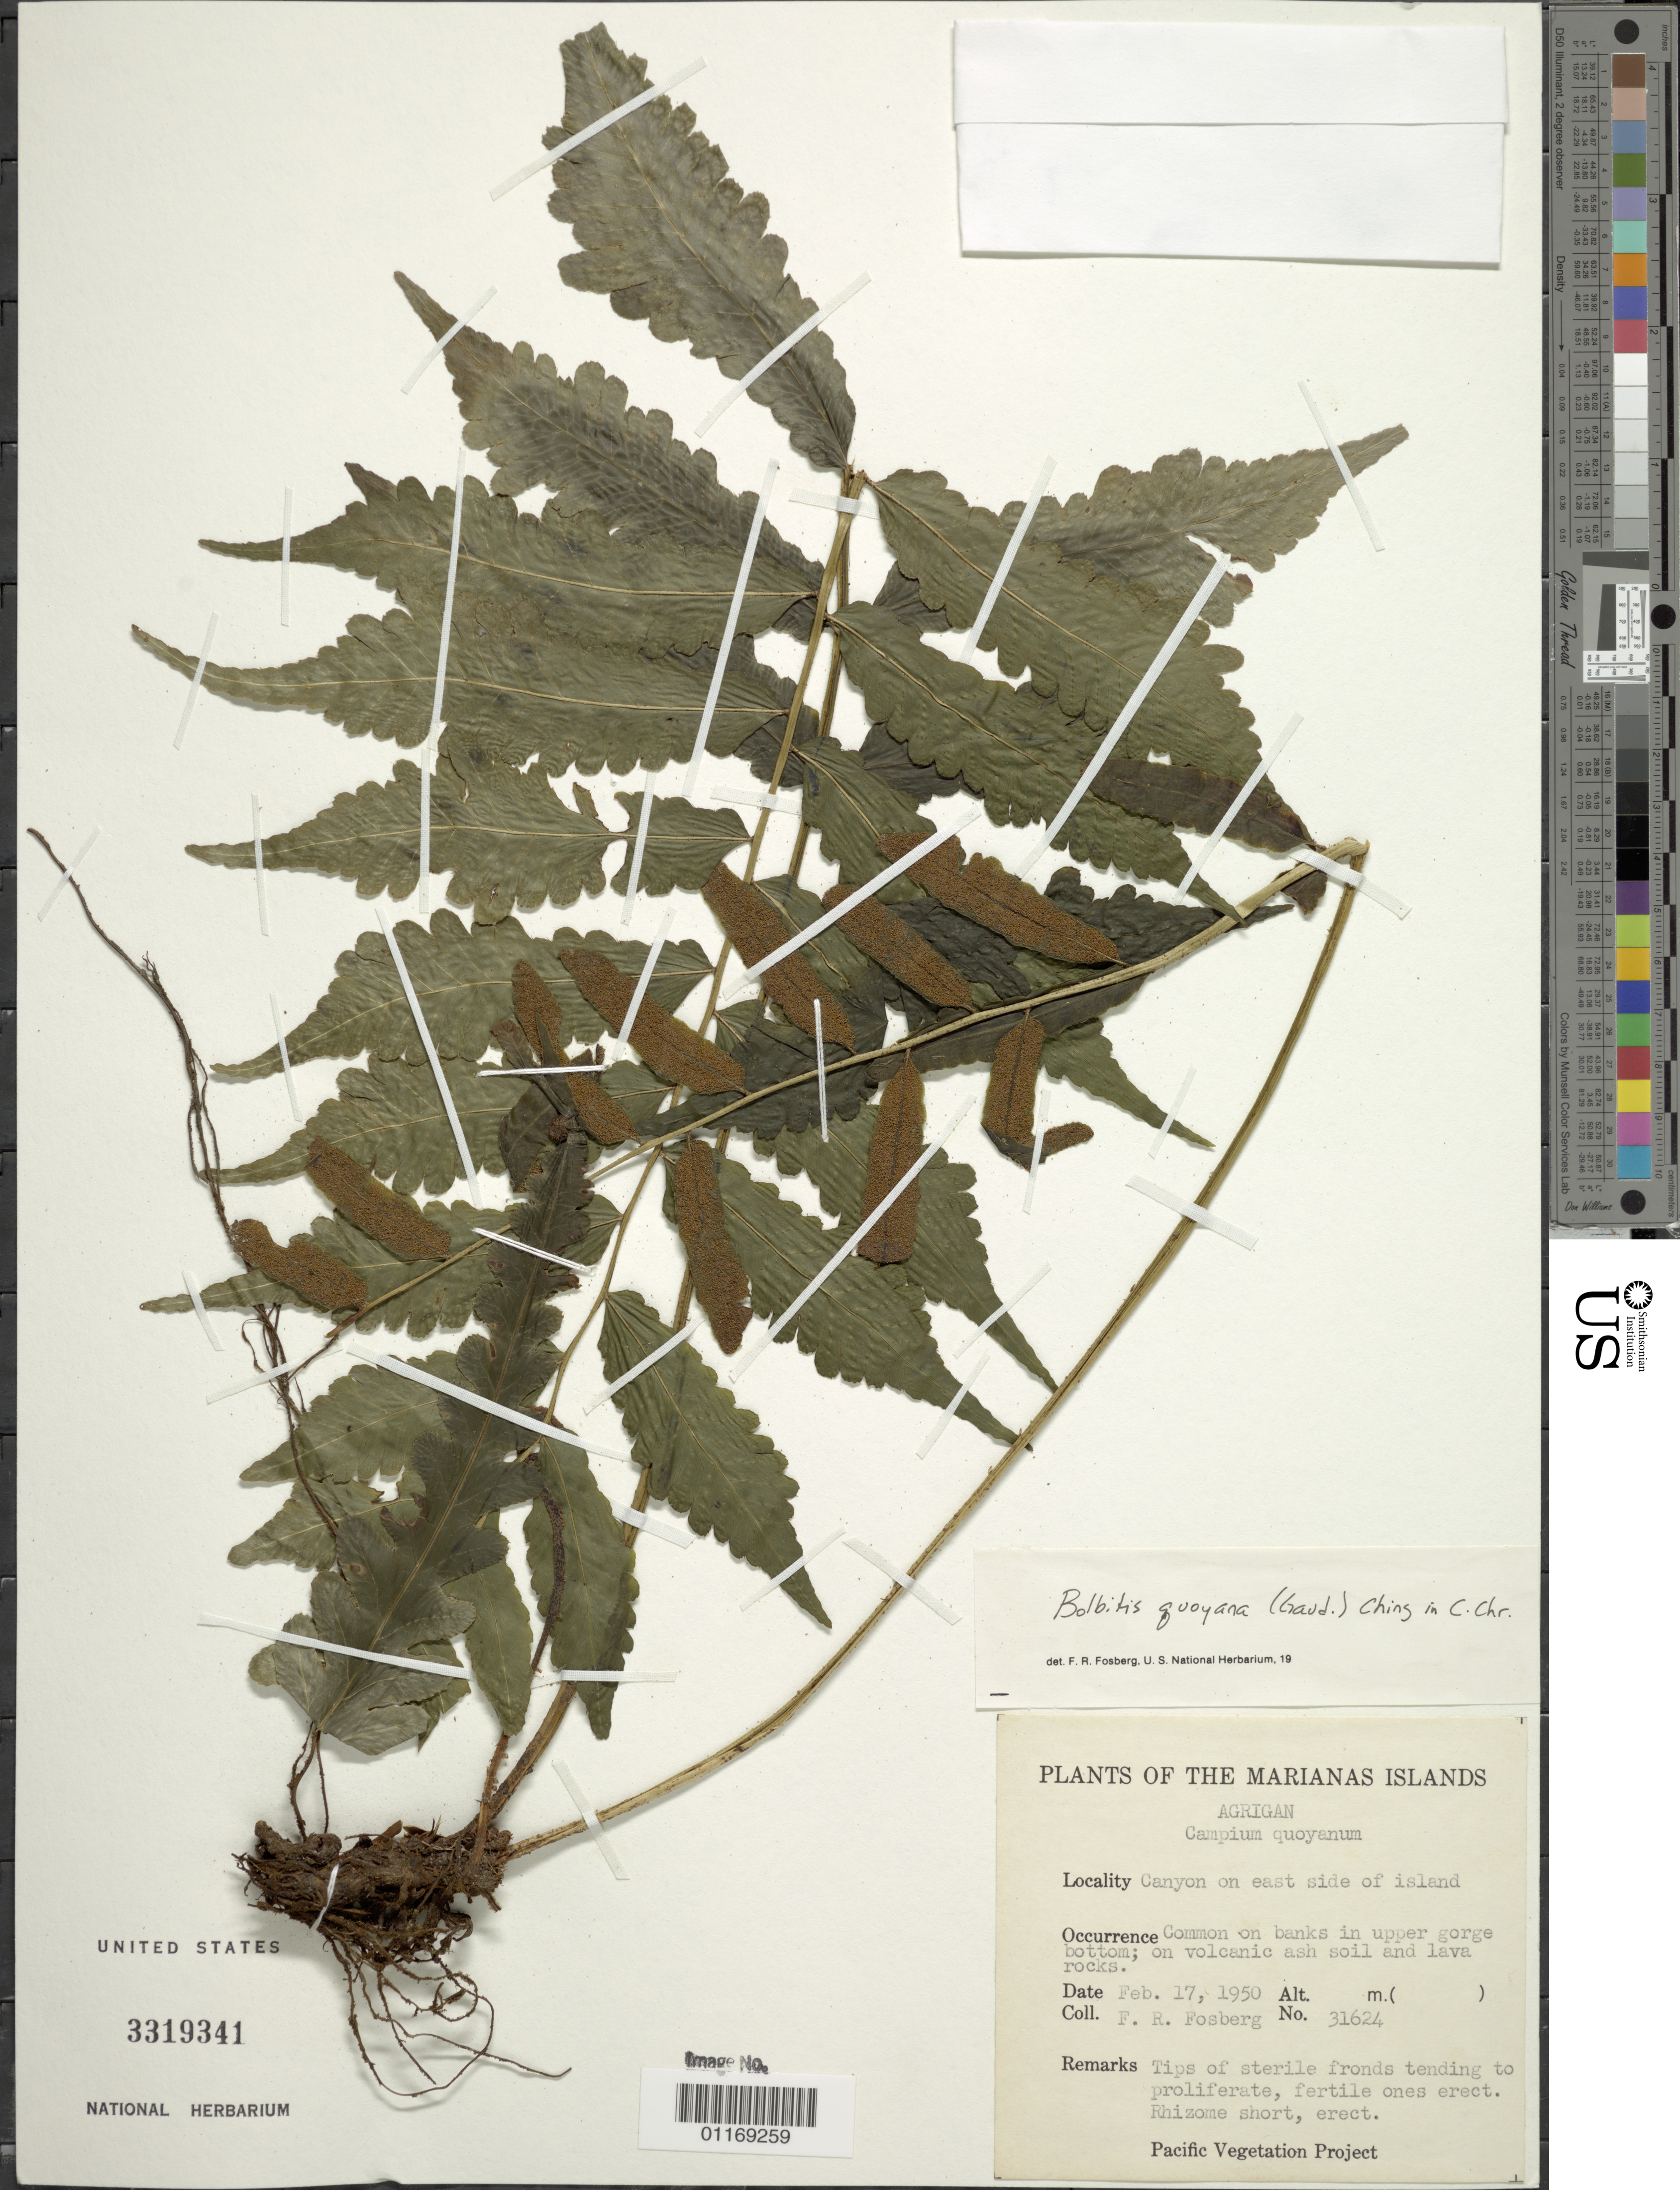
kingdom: Plantae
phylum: Tracheophyta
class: Polypodiopsida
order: Polypodiales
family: Dryopteridaceae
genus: Bolbitis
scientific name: Bolbitis quoyana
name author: (Gaudich.) Ching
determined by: Fosberg, F. R.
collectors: F. R. Fosberg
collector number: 31624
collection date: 1950-02-17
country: Northern Mariana Islands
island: Sarigan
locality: Canyon on east side of island, common on banks in upper gorge bottom.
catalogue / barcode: US 3319341